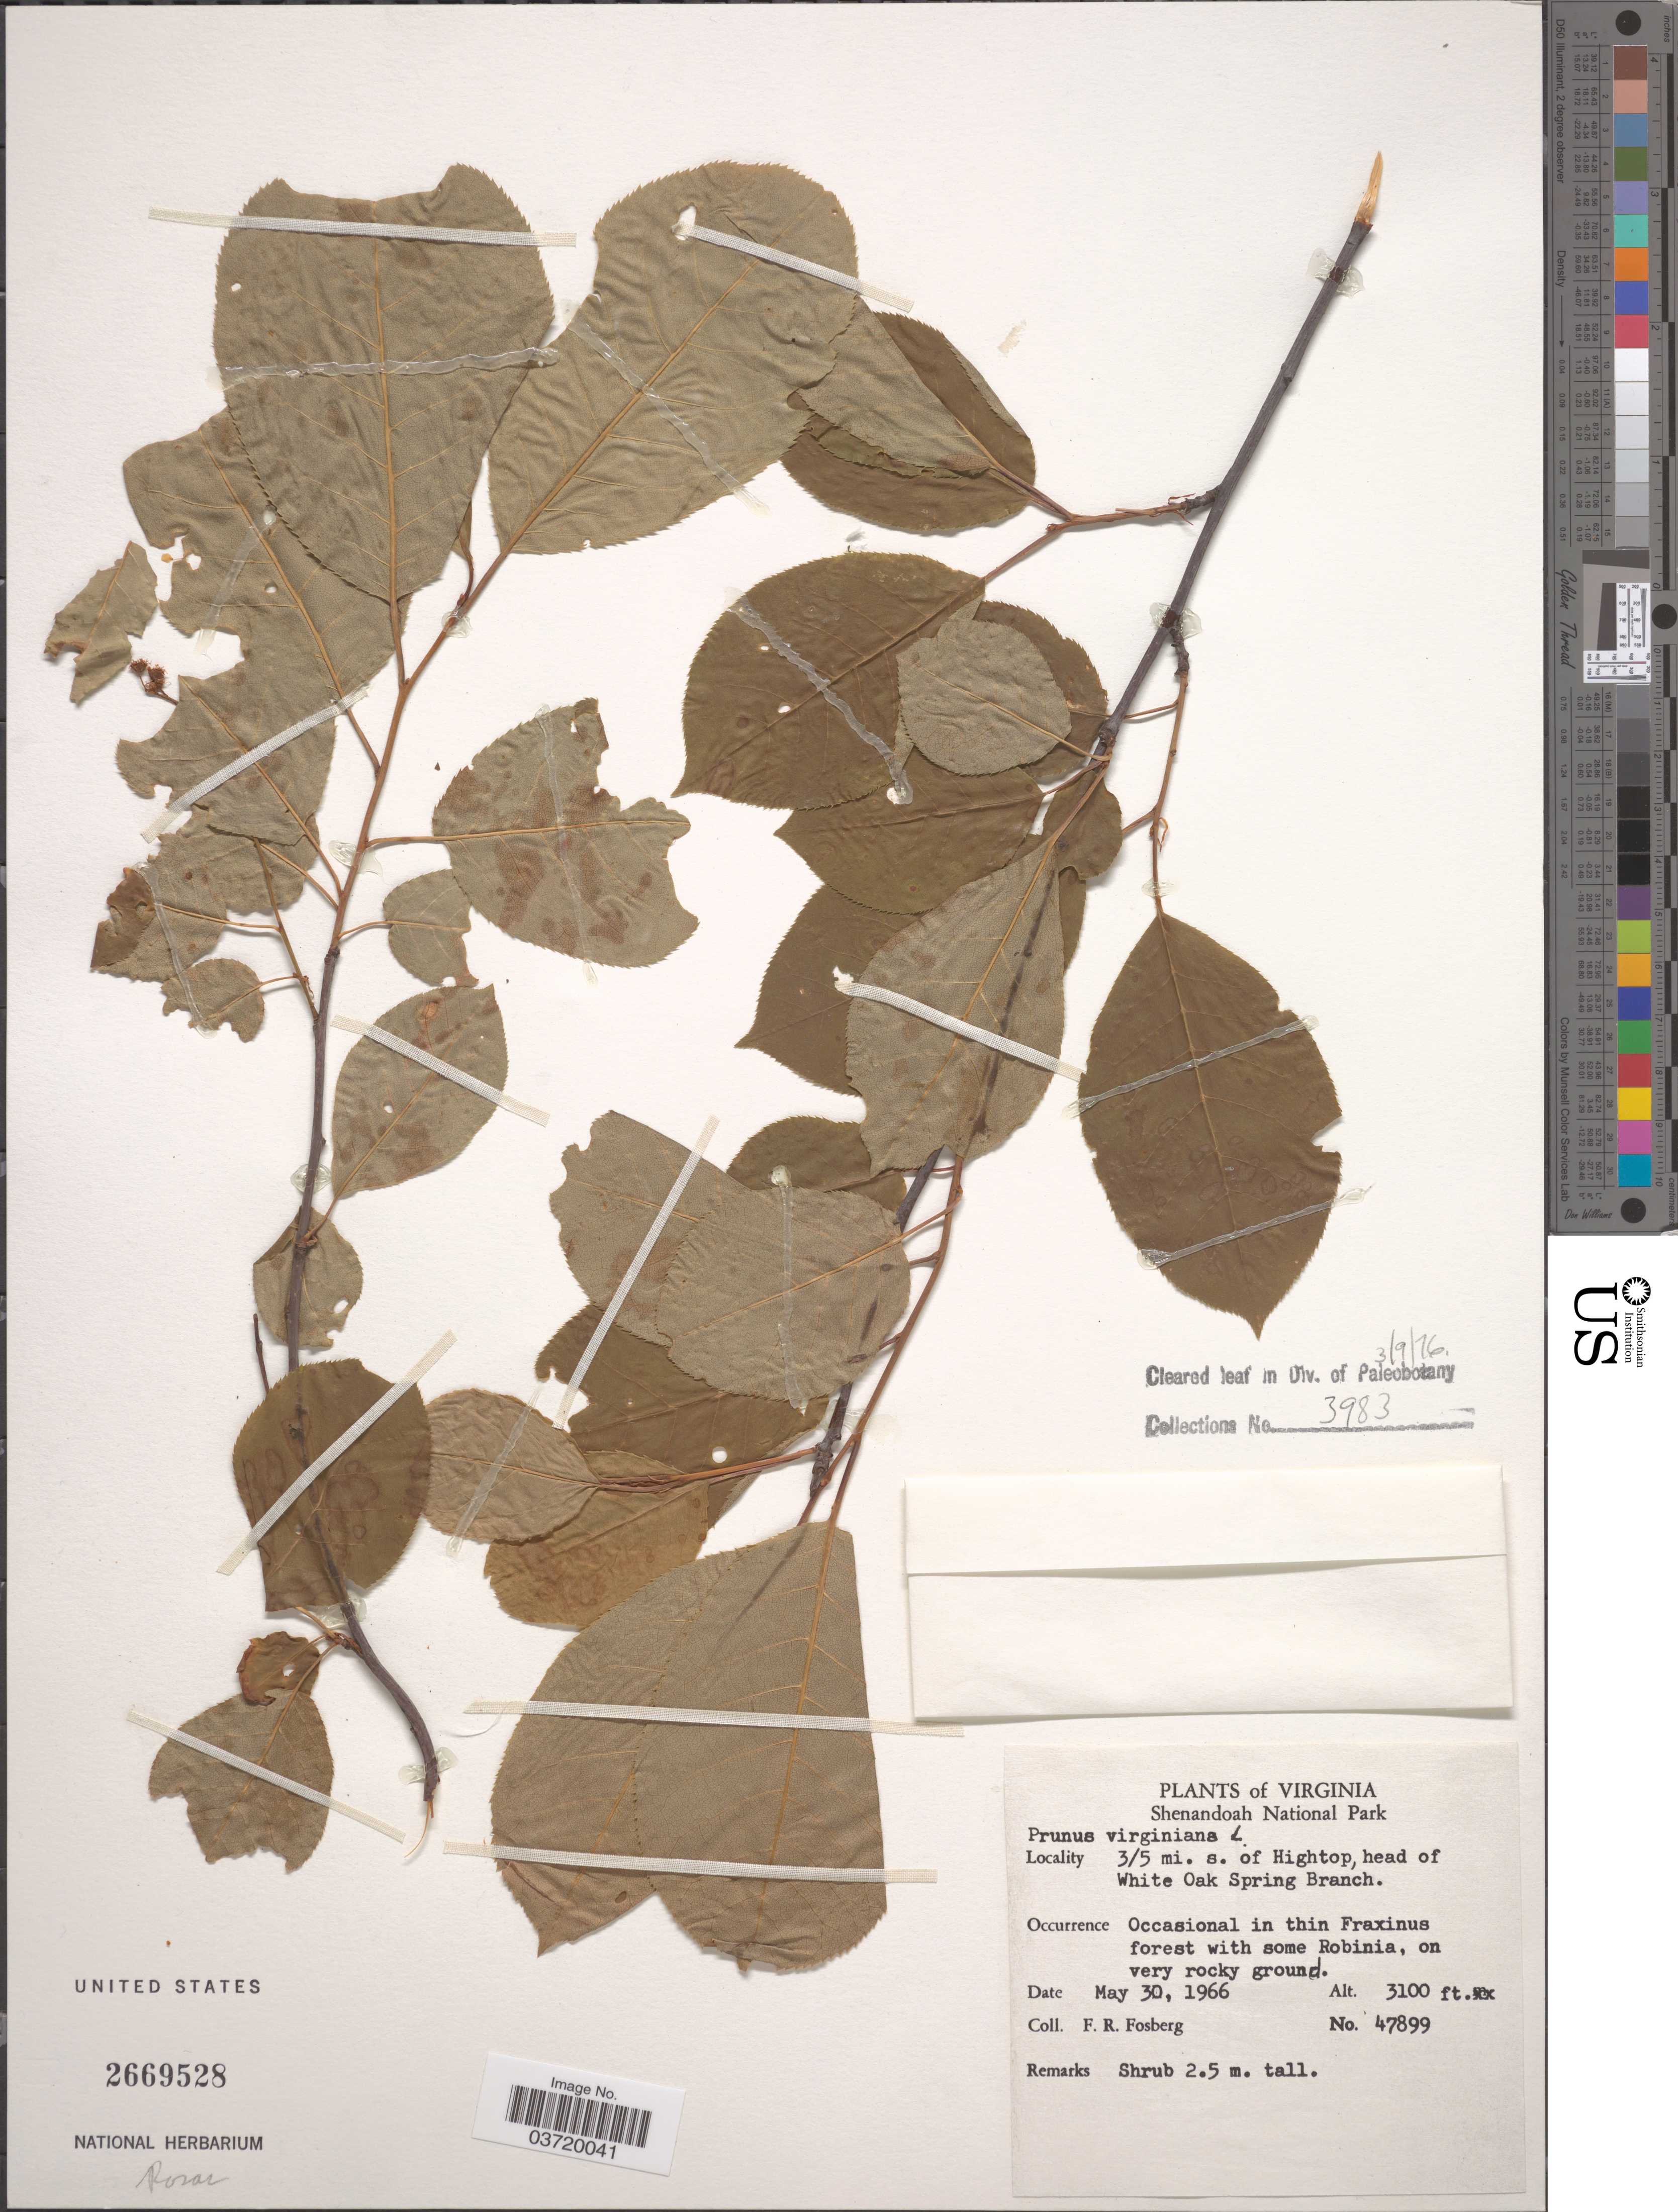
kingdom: Plantae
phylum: Tracheophyta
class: Magnoliopsida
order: Rosales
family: Rosaceae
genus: Prunus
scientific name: Prunus virginiana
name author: L.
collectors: F. R. Fosberg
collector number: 47899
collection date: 1966-05-30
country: United States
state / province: Virginia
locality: Shenandoah National Park. 3/5 mi. s. of Hightop, head of White Oak Spring Branch.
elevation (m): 945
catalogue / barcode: US 2669528